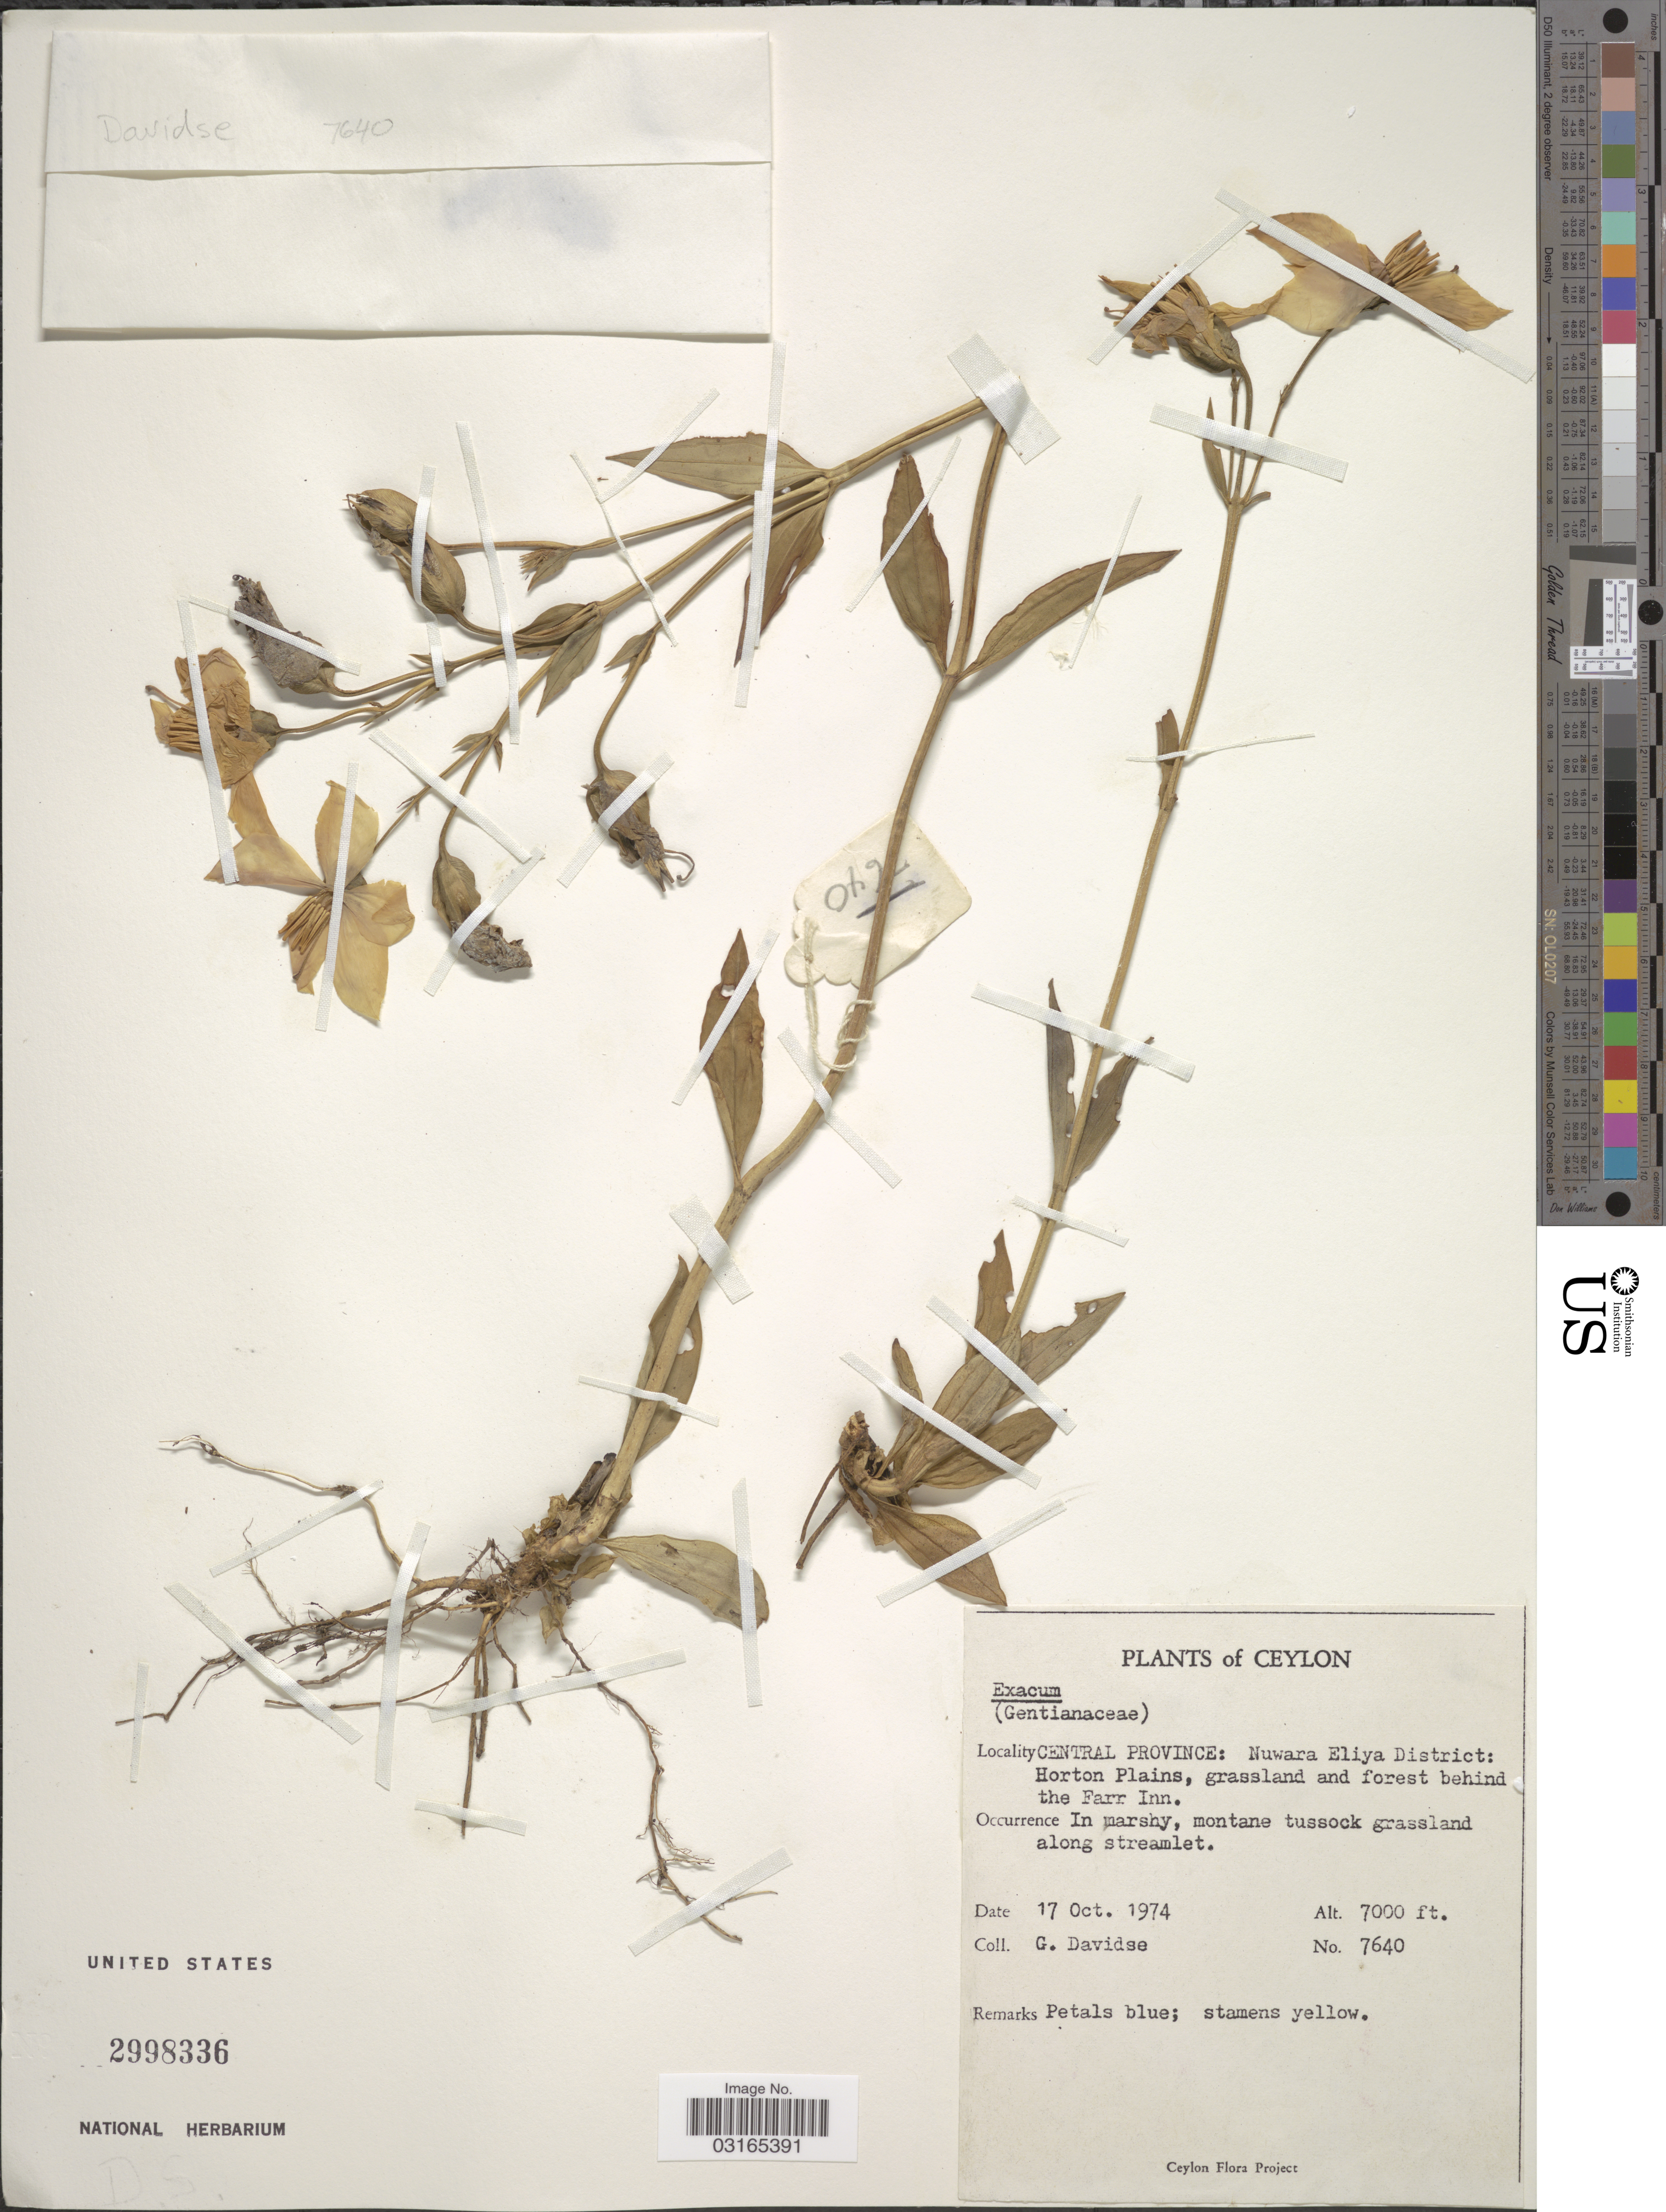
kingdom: Plantae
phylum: Tracheophyta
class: Magnoliopsida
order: Gentianales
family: Gentianaceae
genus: Exacum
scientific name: Exacum sp.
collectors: G. Davidse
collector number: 7640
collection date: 1974-10-17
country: Sri Lanka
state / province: Central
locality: Ceylon. Nuwara Eliya District: Horton Plains, grassland and forest behind the Farr Inn.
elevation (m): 2134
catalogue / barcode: US 2998336